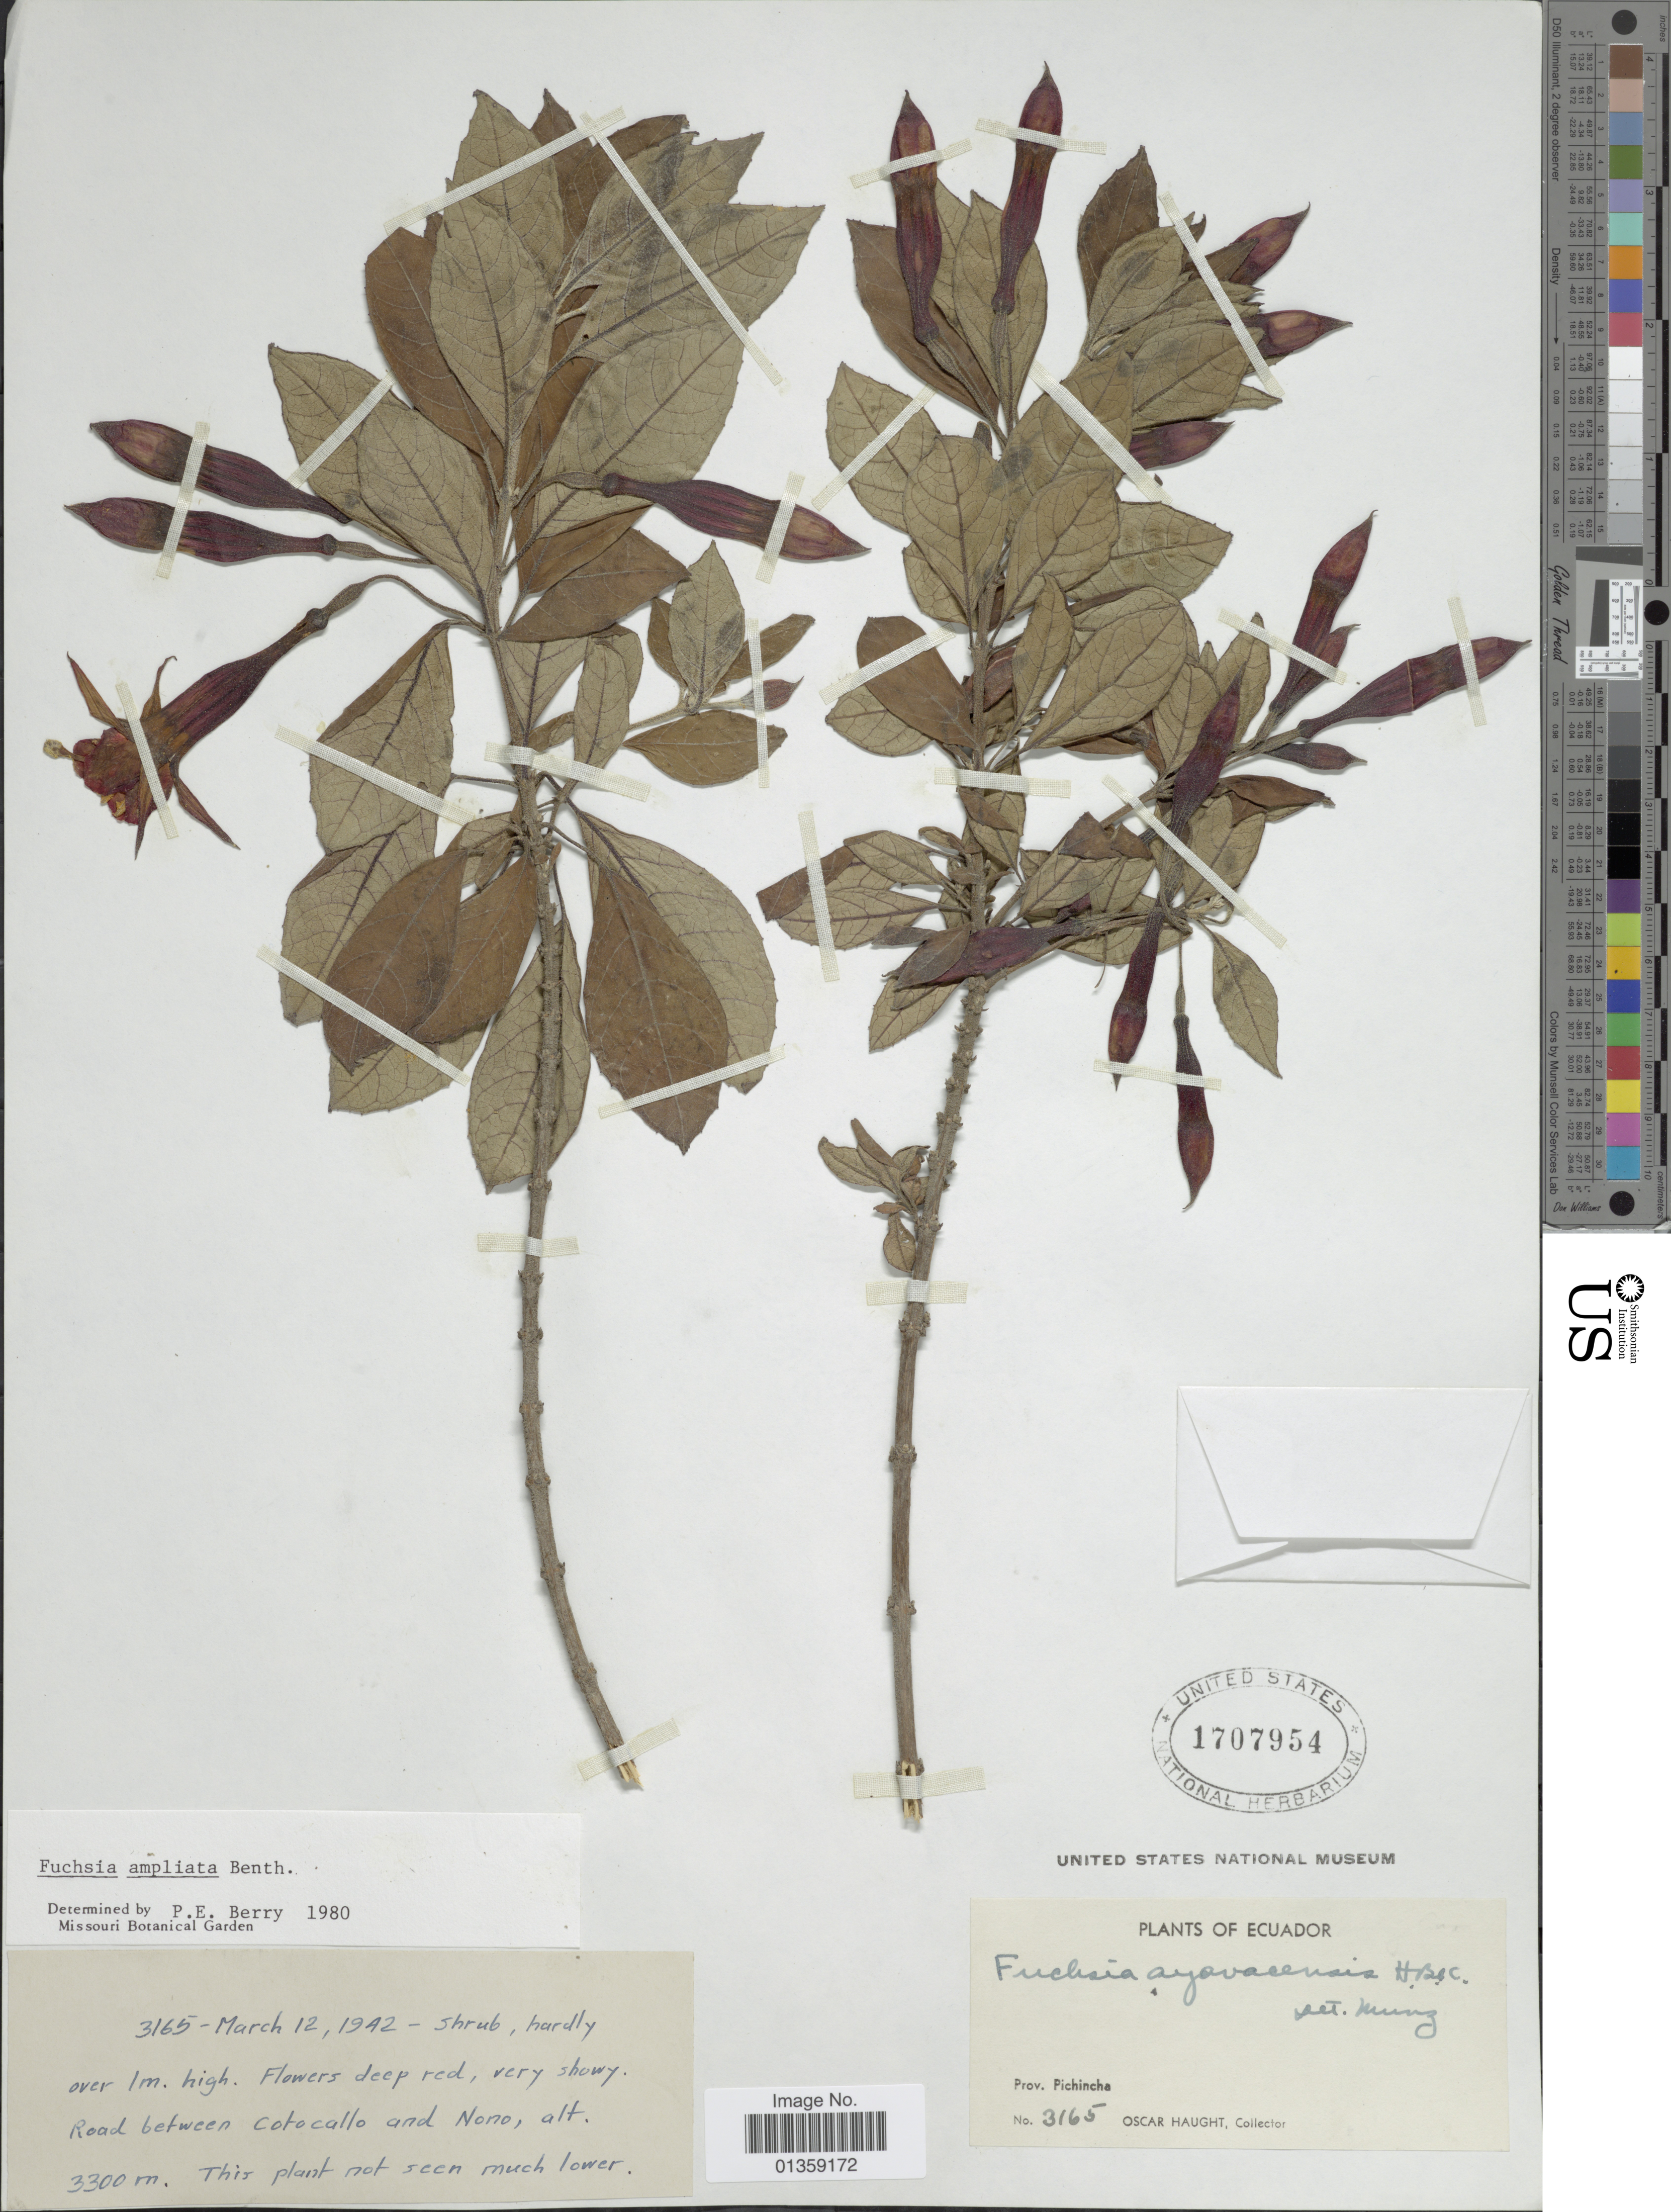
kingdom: Plantae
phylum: Tracheophyta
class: Magnoliopsida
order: Myrtales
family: Onagraceae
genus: Fuchsia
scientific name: Fuchsia ampliata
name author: Benth.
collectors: O. L. Haught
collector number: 3165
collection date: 1942-03-12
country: Ecuador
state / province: Pichincha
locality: Road between Cotocallo and Nono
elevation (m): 3300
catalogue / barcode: US 1707954